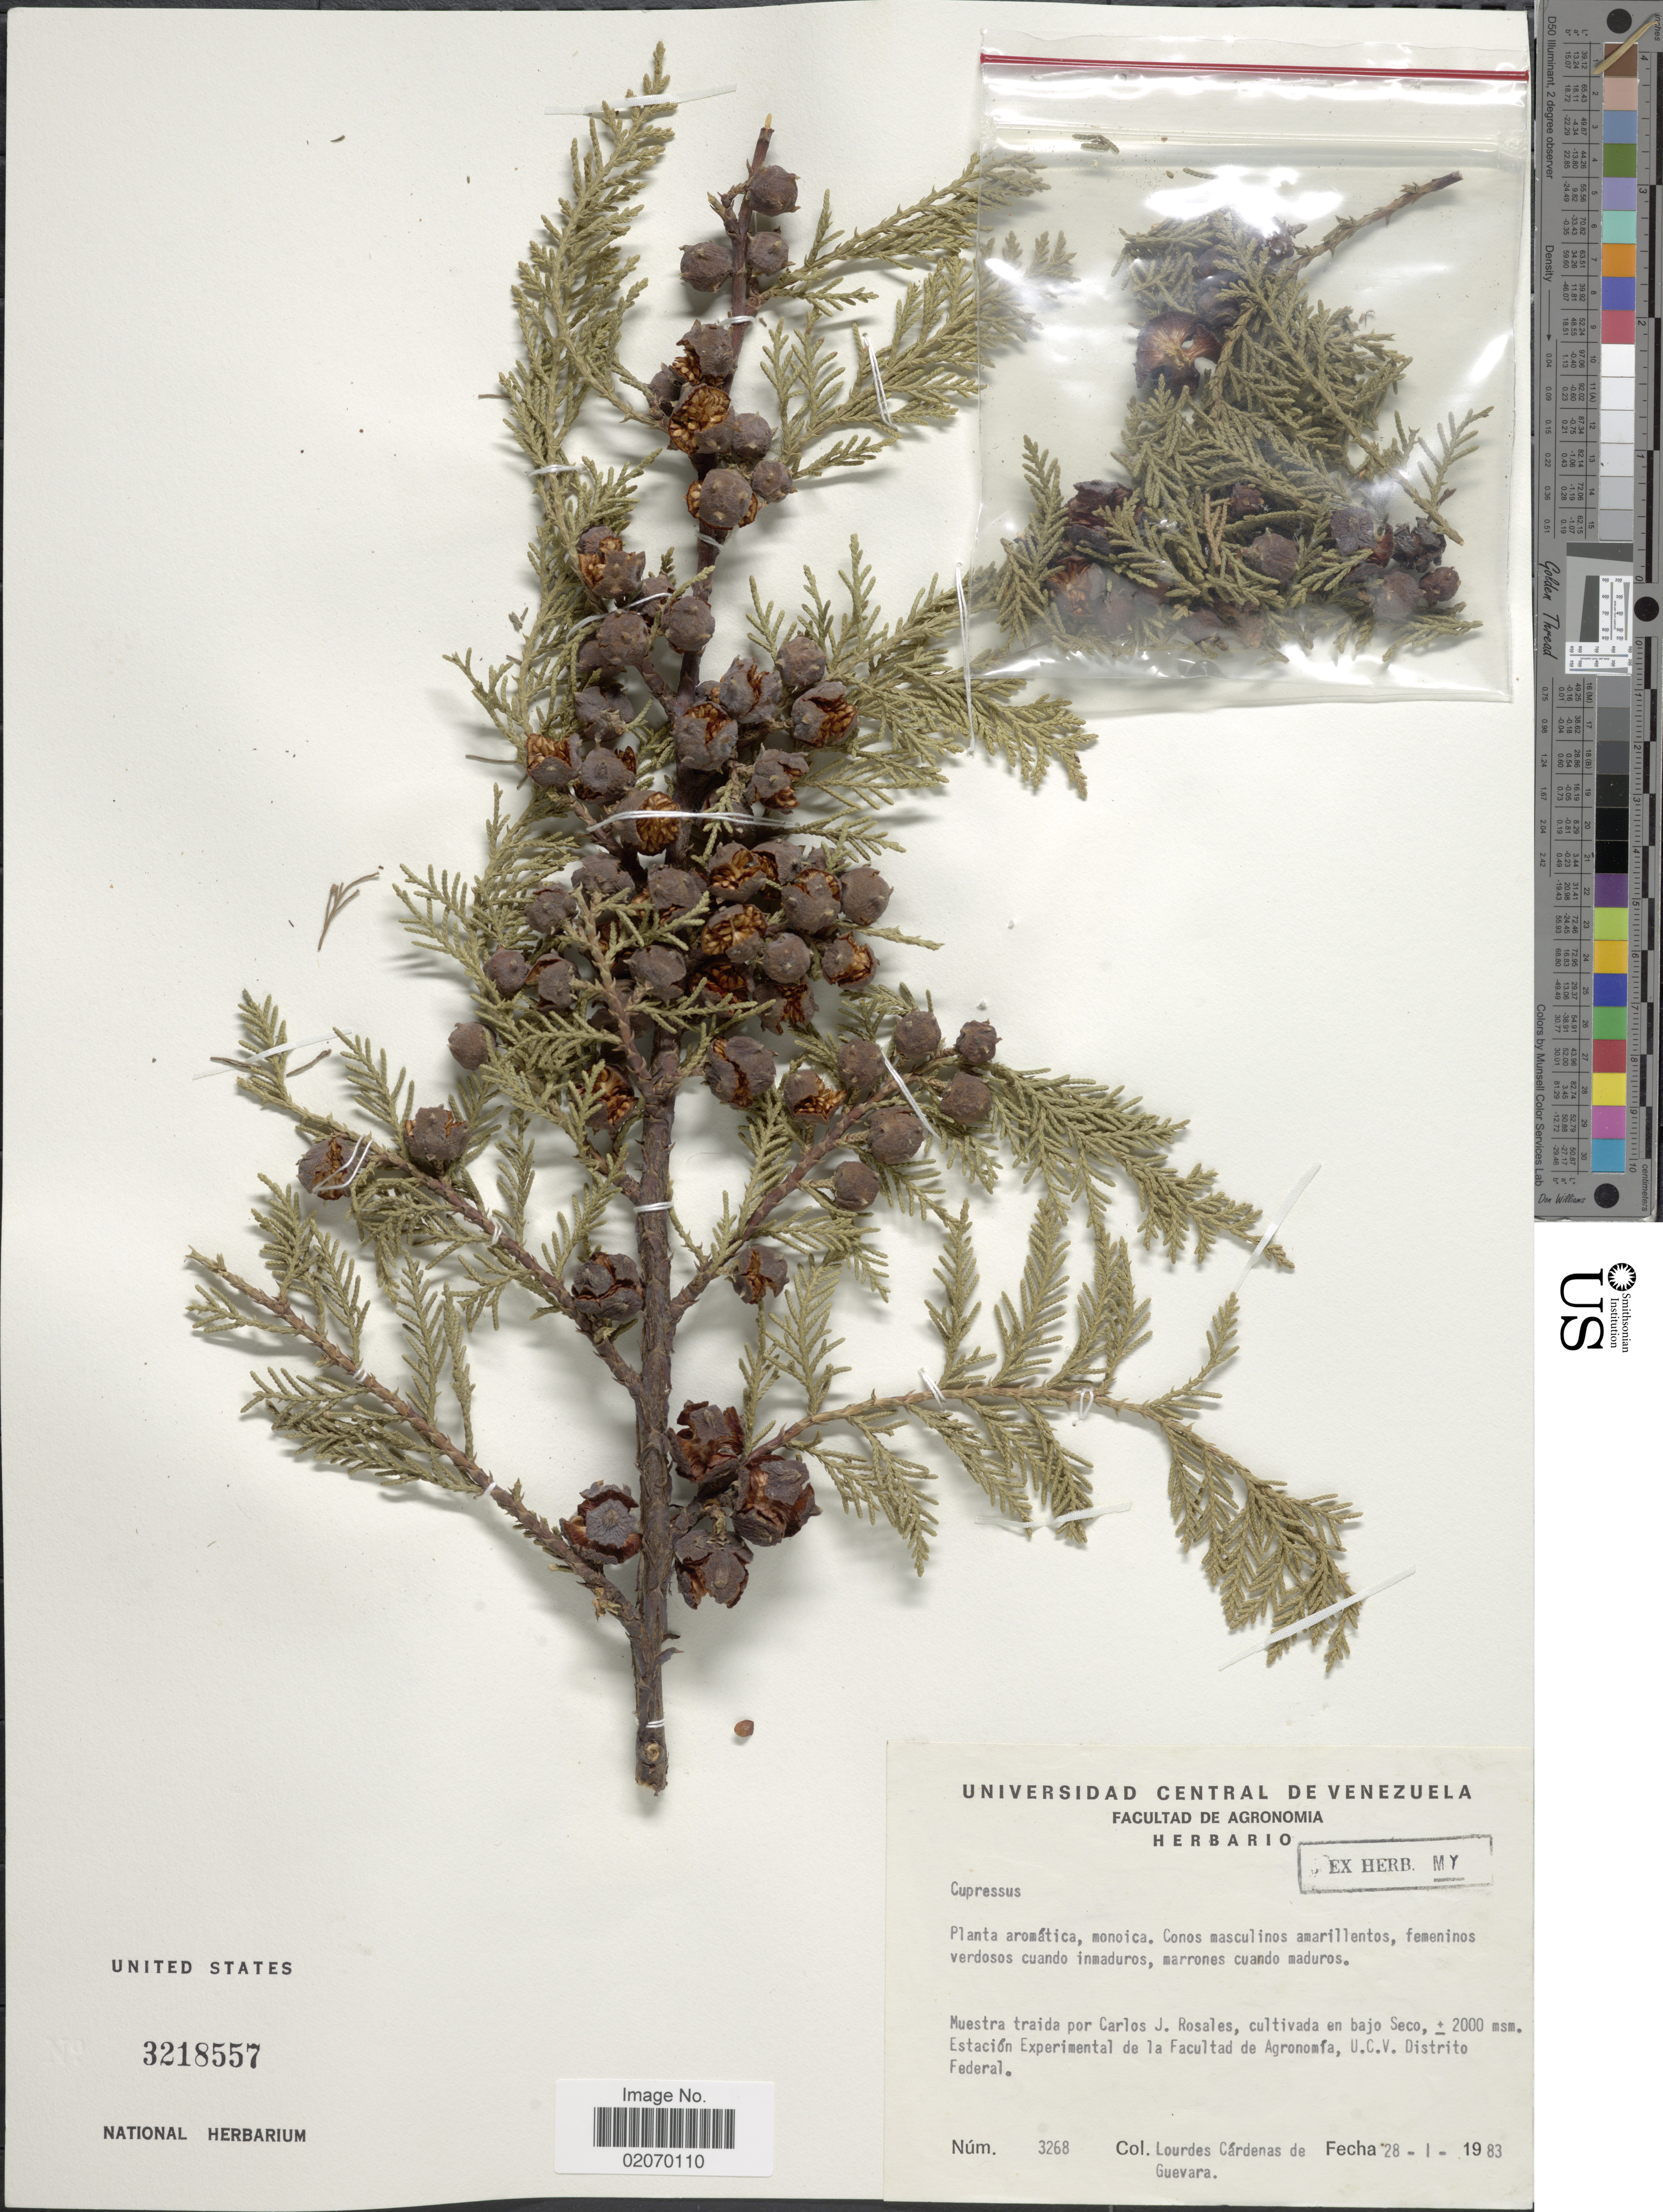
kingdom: Plantae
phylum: Tracheophyta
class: Pinopsida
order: Pinales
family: Cupressaceae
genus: Hesperocyparis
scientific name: Hesperocyparis sp.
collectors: L. De Guevara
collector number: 3268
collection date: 1983-01-28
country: Venezuela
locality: Muesta traida por Carlos J. Rosales, cultivada en bajo Seco, Estacion Experimental de la Facultad de Agronomia, U.C.V. Distrito Federal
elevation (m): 2000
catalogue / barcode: US 3218557